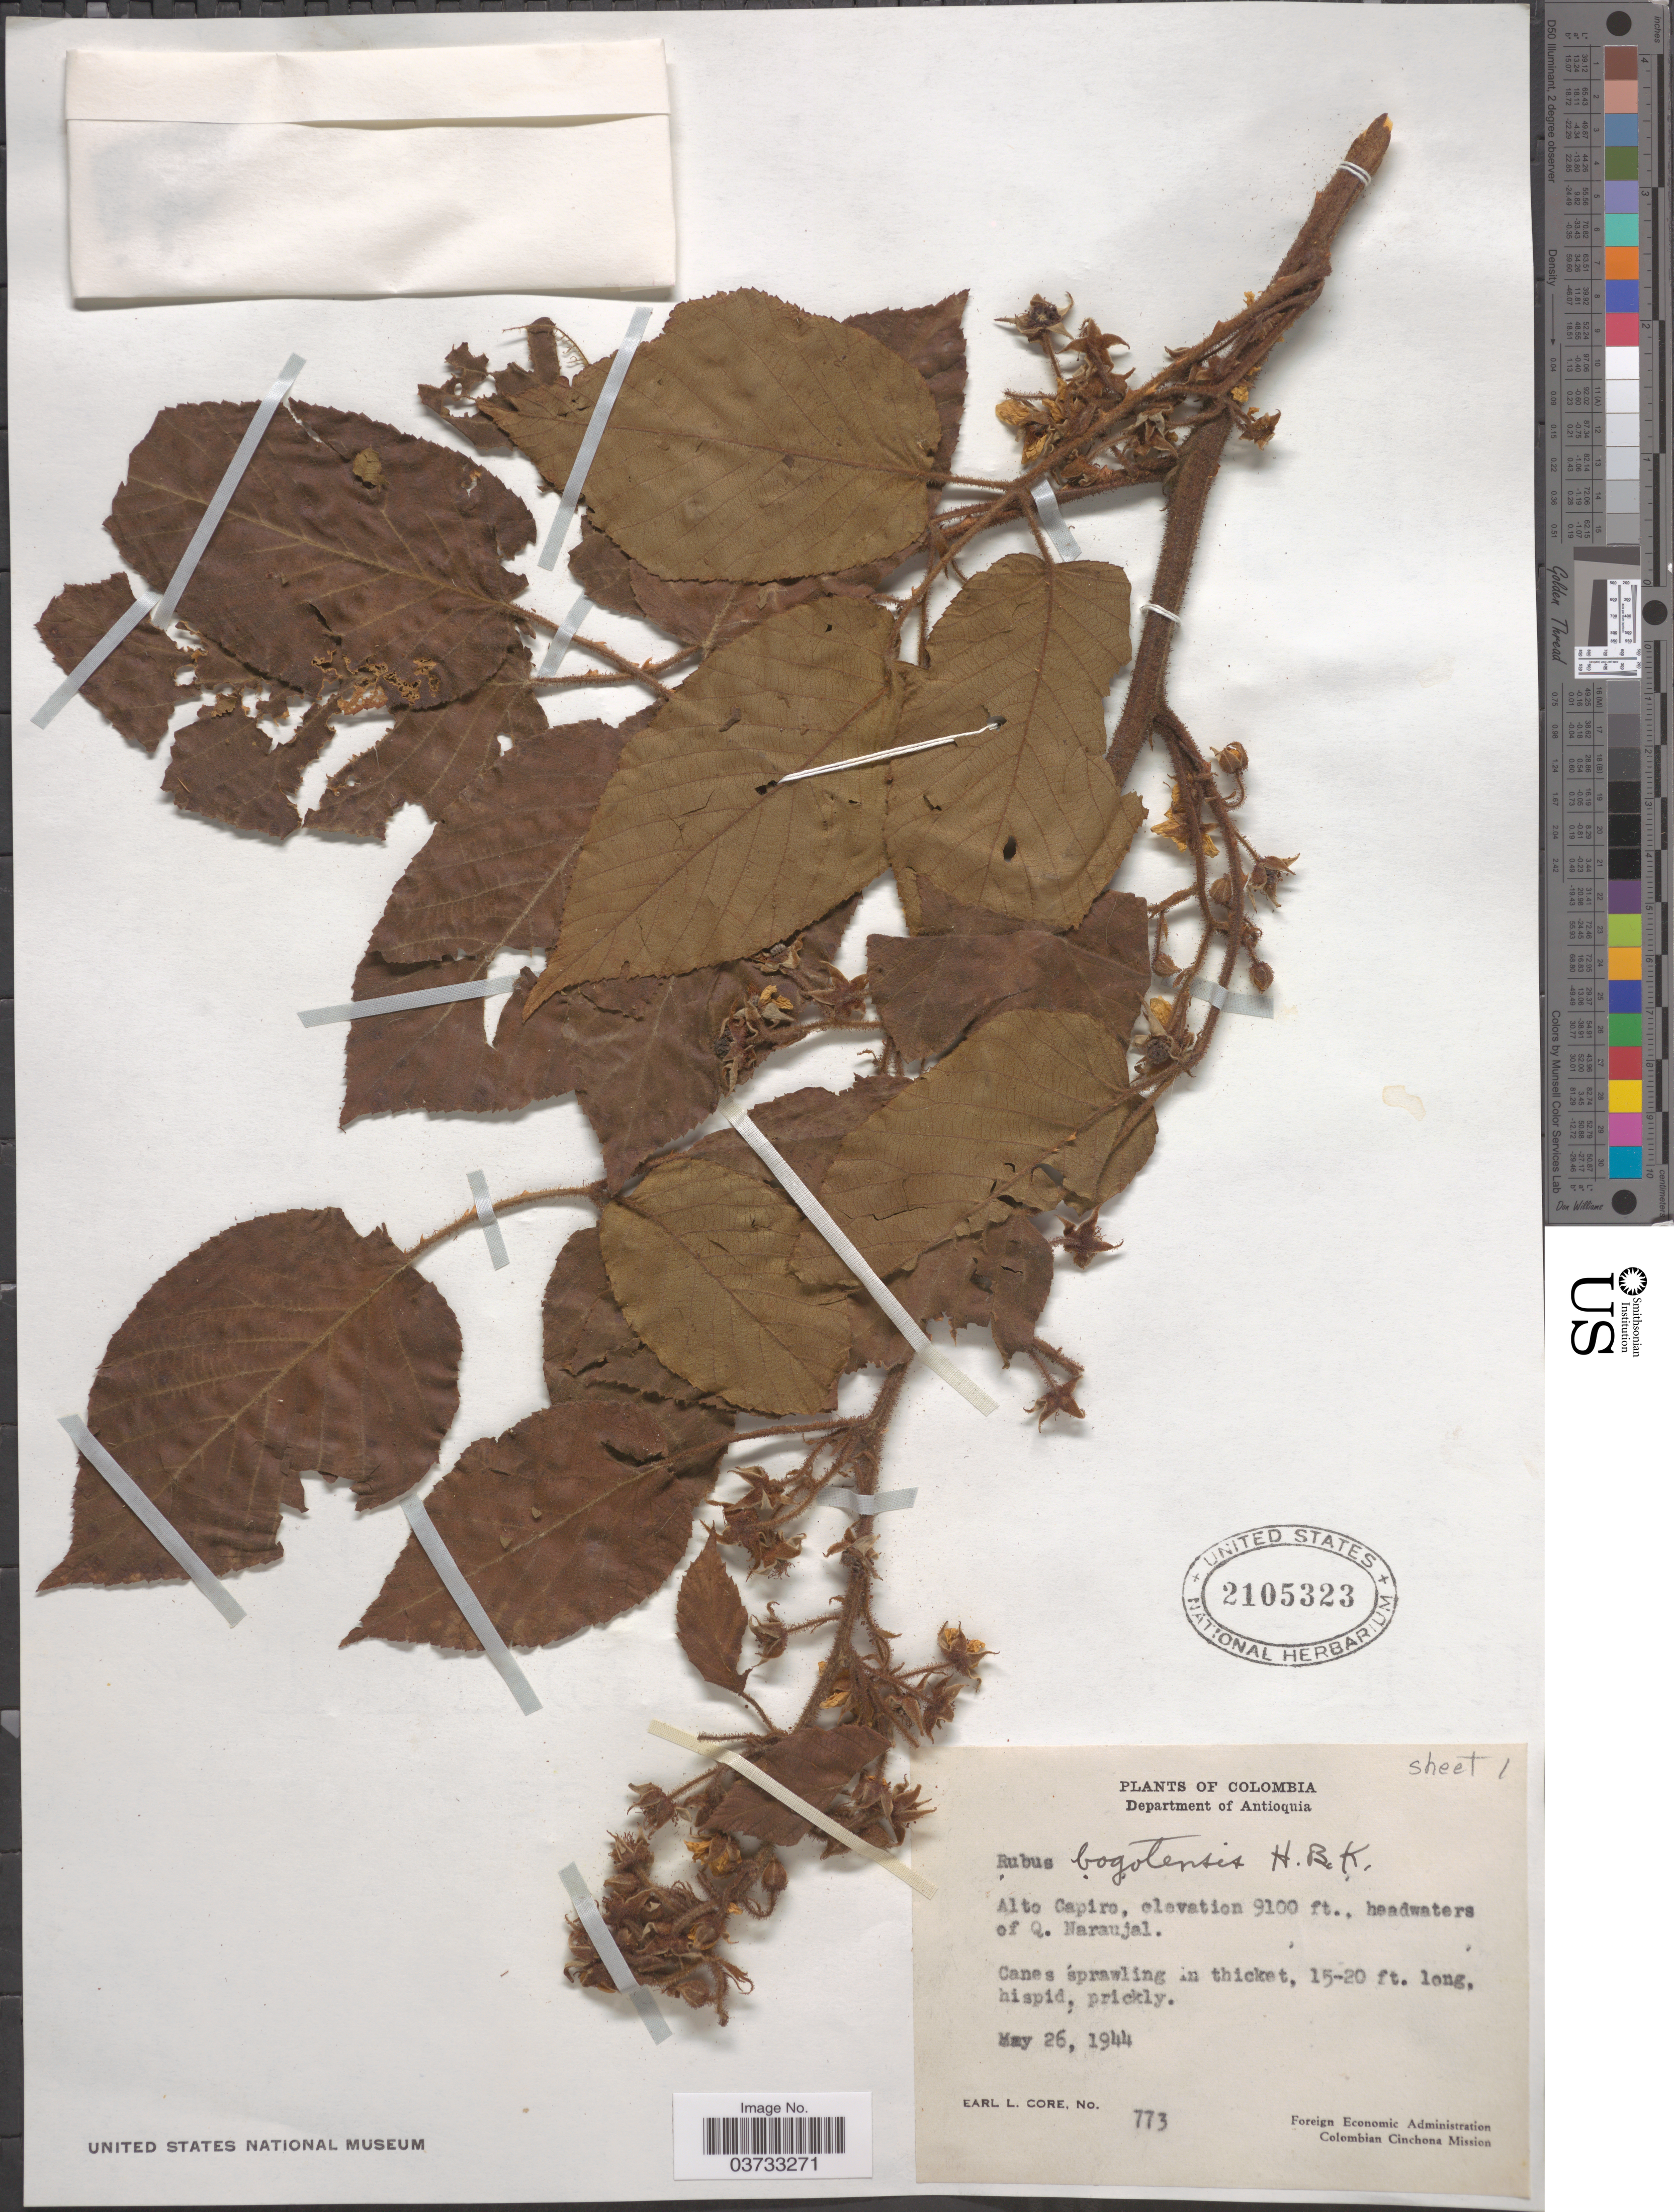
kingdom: Plantae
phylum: Tracheophyta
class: Magnoliopsida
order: Rosales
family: Rosaceae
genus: Rubus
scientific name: Rubus bogotensis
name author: Kunth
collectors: E. L. Core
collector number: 773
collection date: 1944-05-26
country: Colombia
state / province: Antioquia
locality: Department of Antioquia. Alto Capiro, headwaters of Q. Naraujal.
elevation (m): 2774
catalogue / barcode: US 2105323